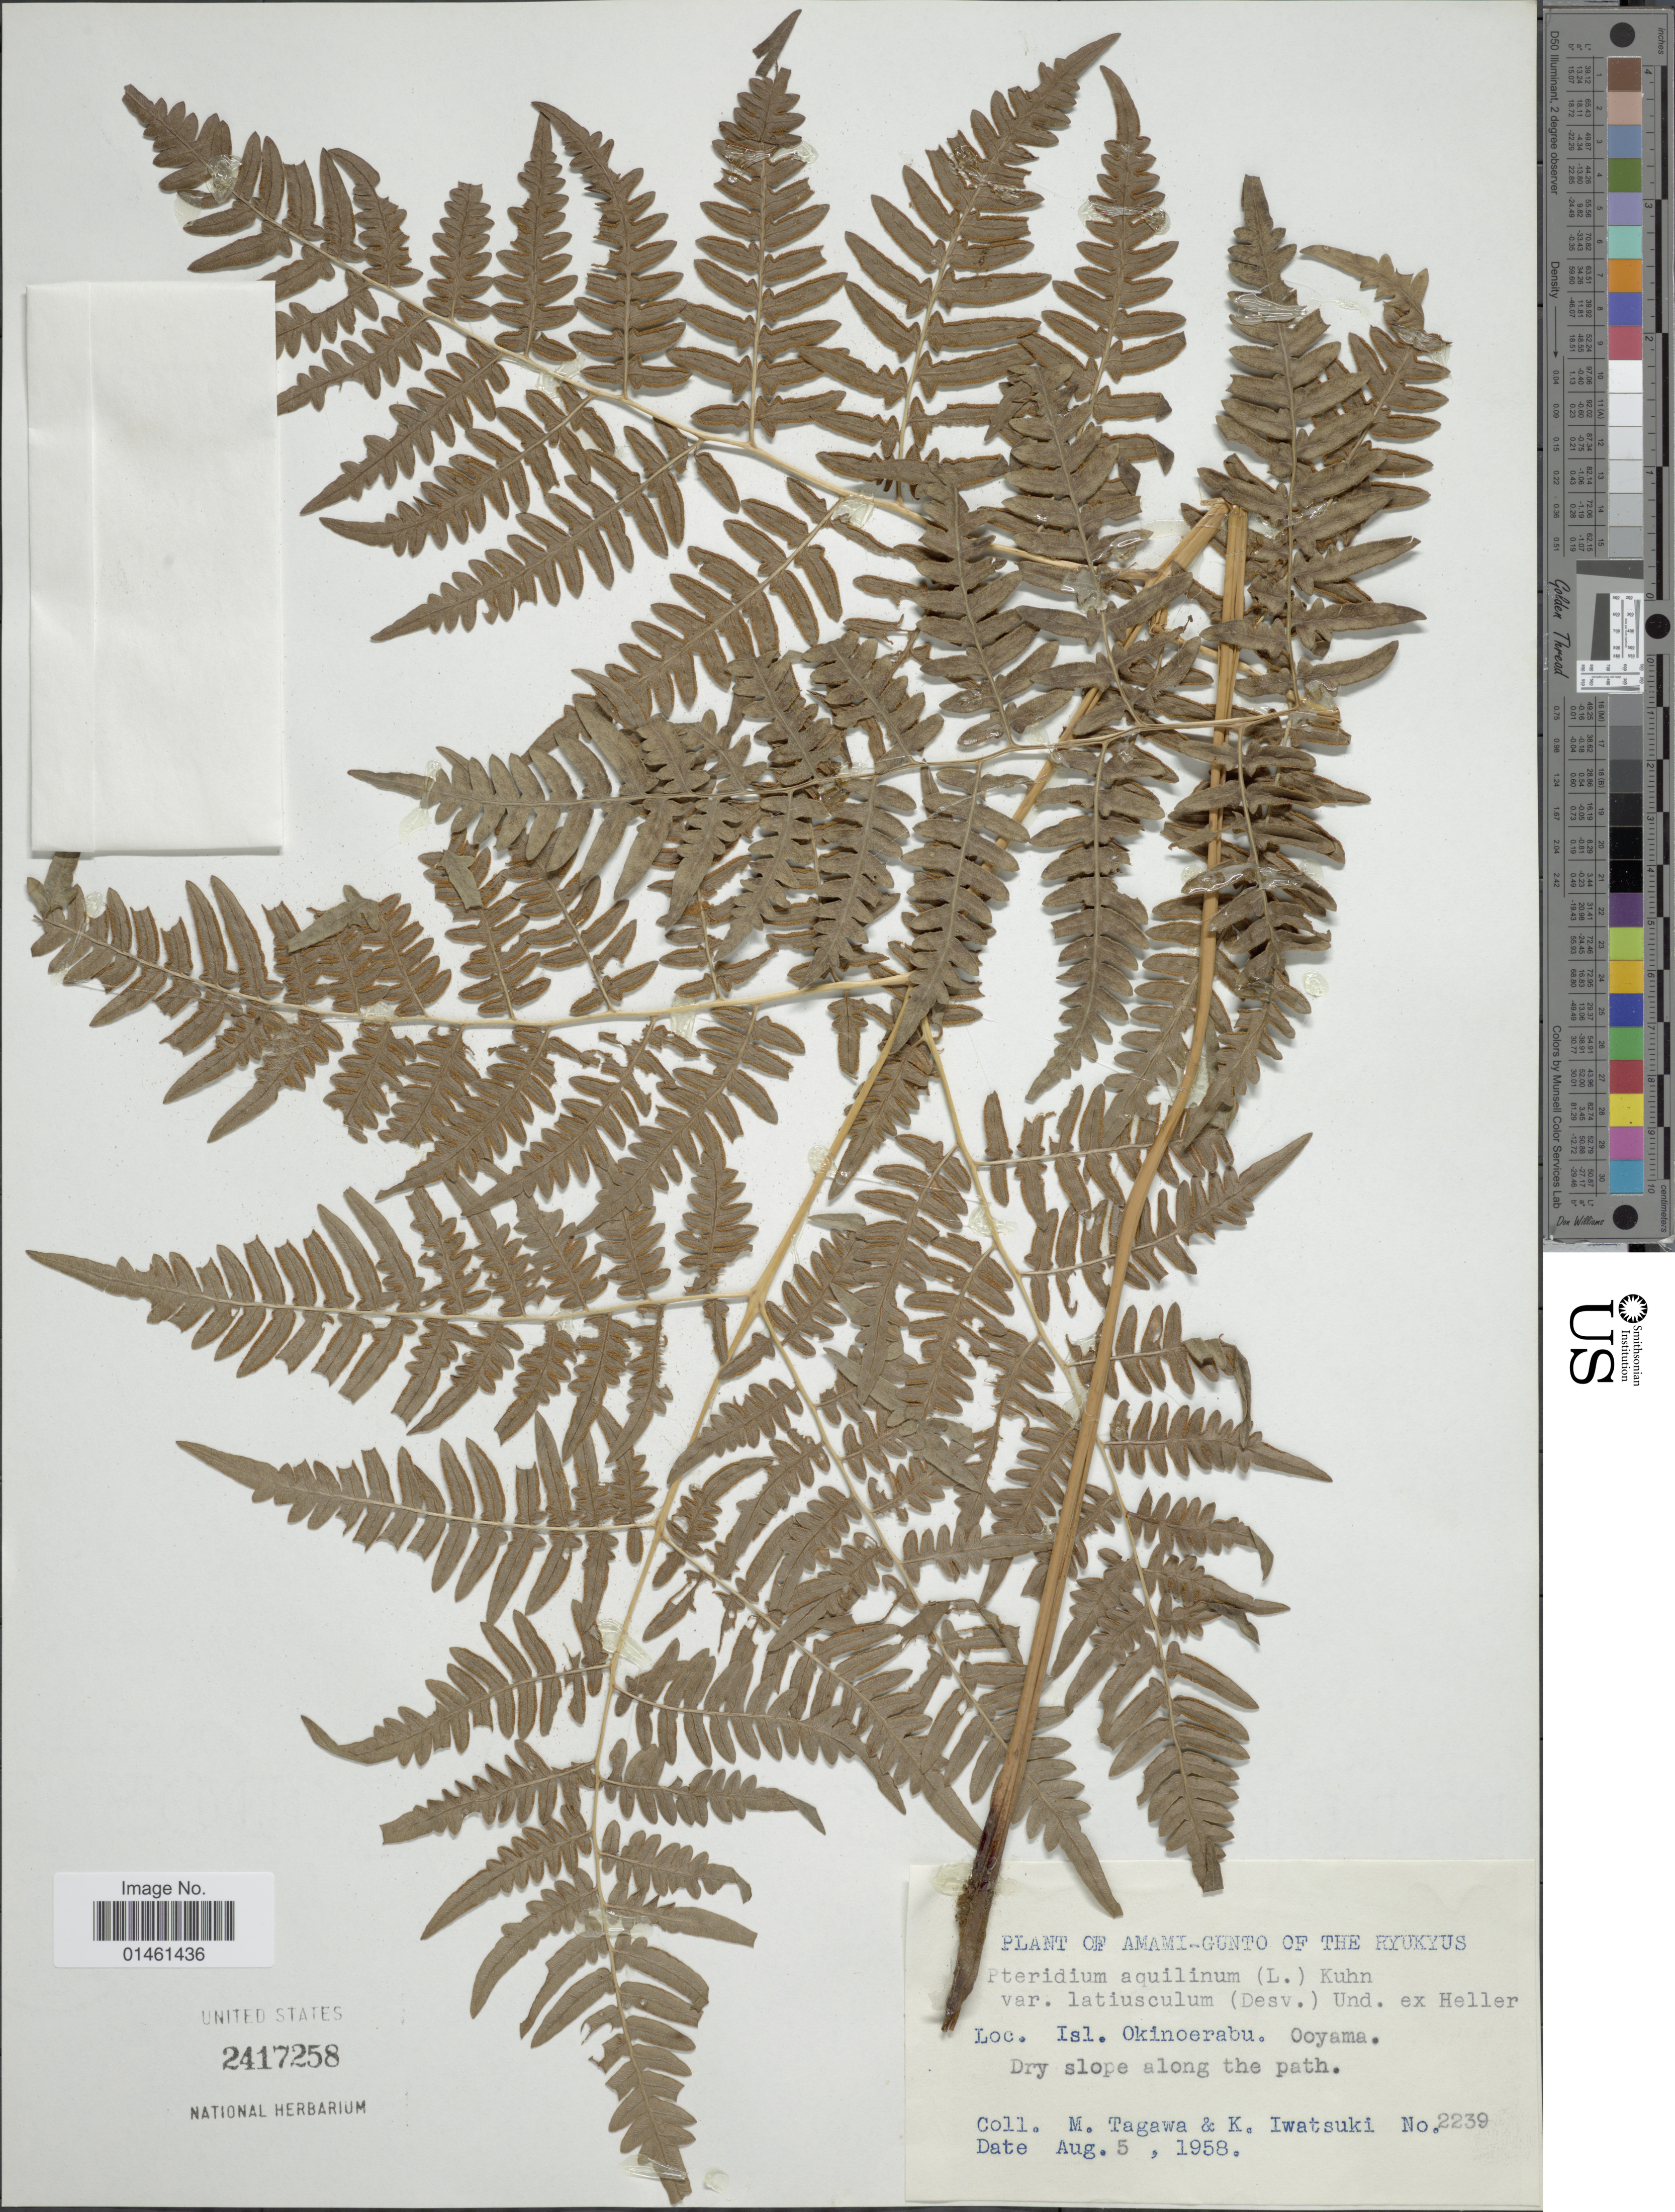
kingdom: Plantae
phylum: Tracheophyta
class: Polypodiopsida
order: Polypodiales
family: Dennstaedtiaceae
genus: Pteridium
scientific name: Pteridium aquilinum var. latiusculum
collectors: M. Tagawa & K. Iwatsuki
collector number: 2239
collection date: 1958-08-05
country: Japan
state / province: Okinawa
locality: Amami-Gunto of the Ryukyus, Isl. Okinoerabu, Ooyama, dry slope along the path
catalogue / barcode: US 2417258